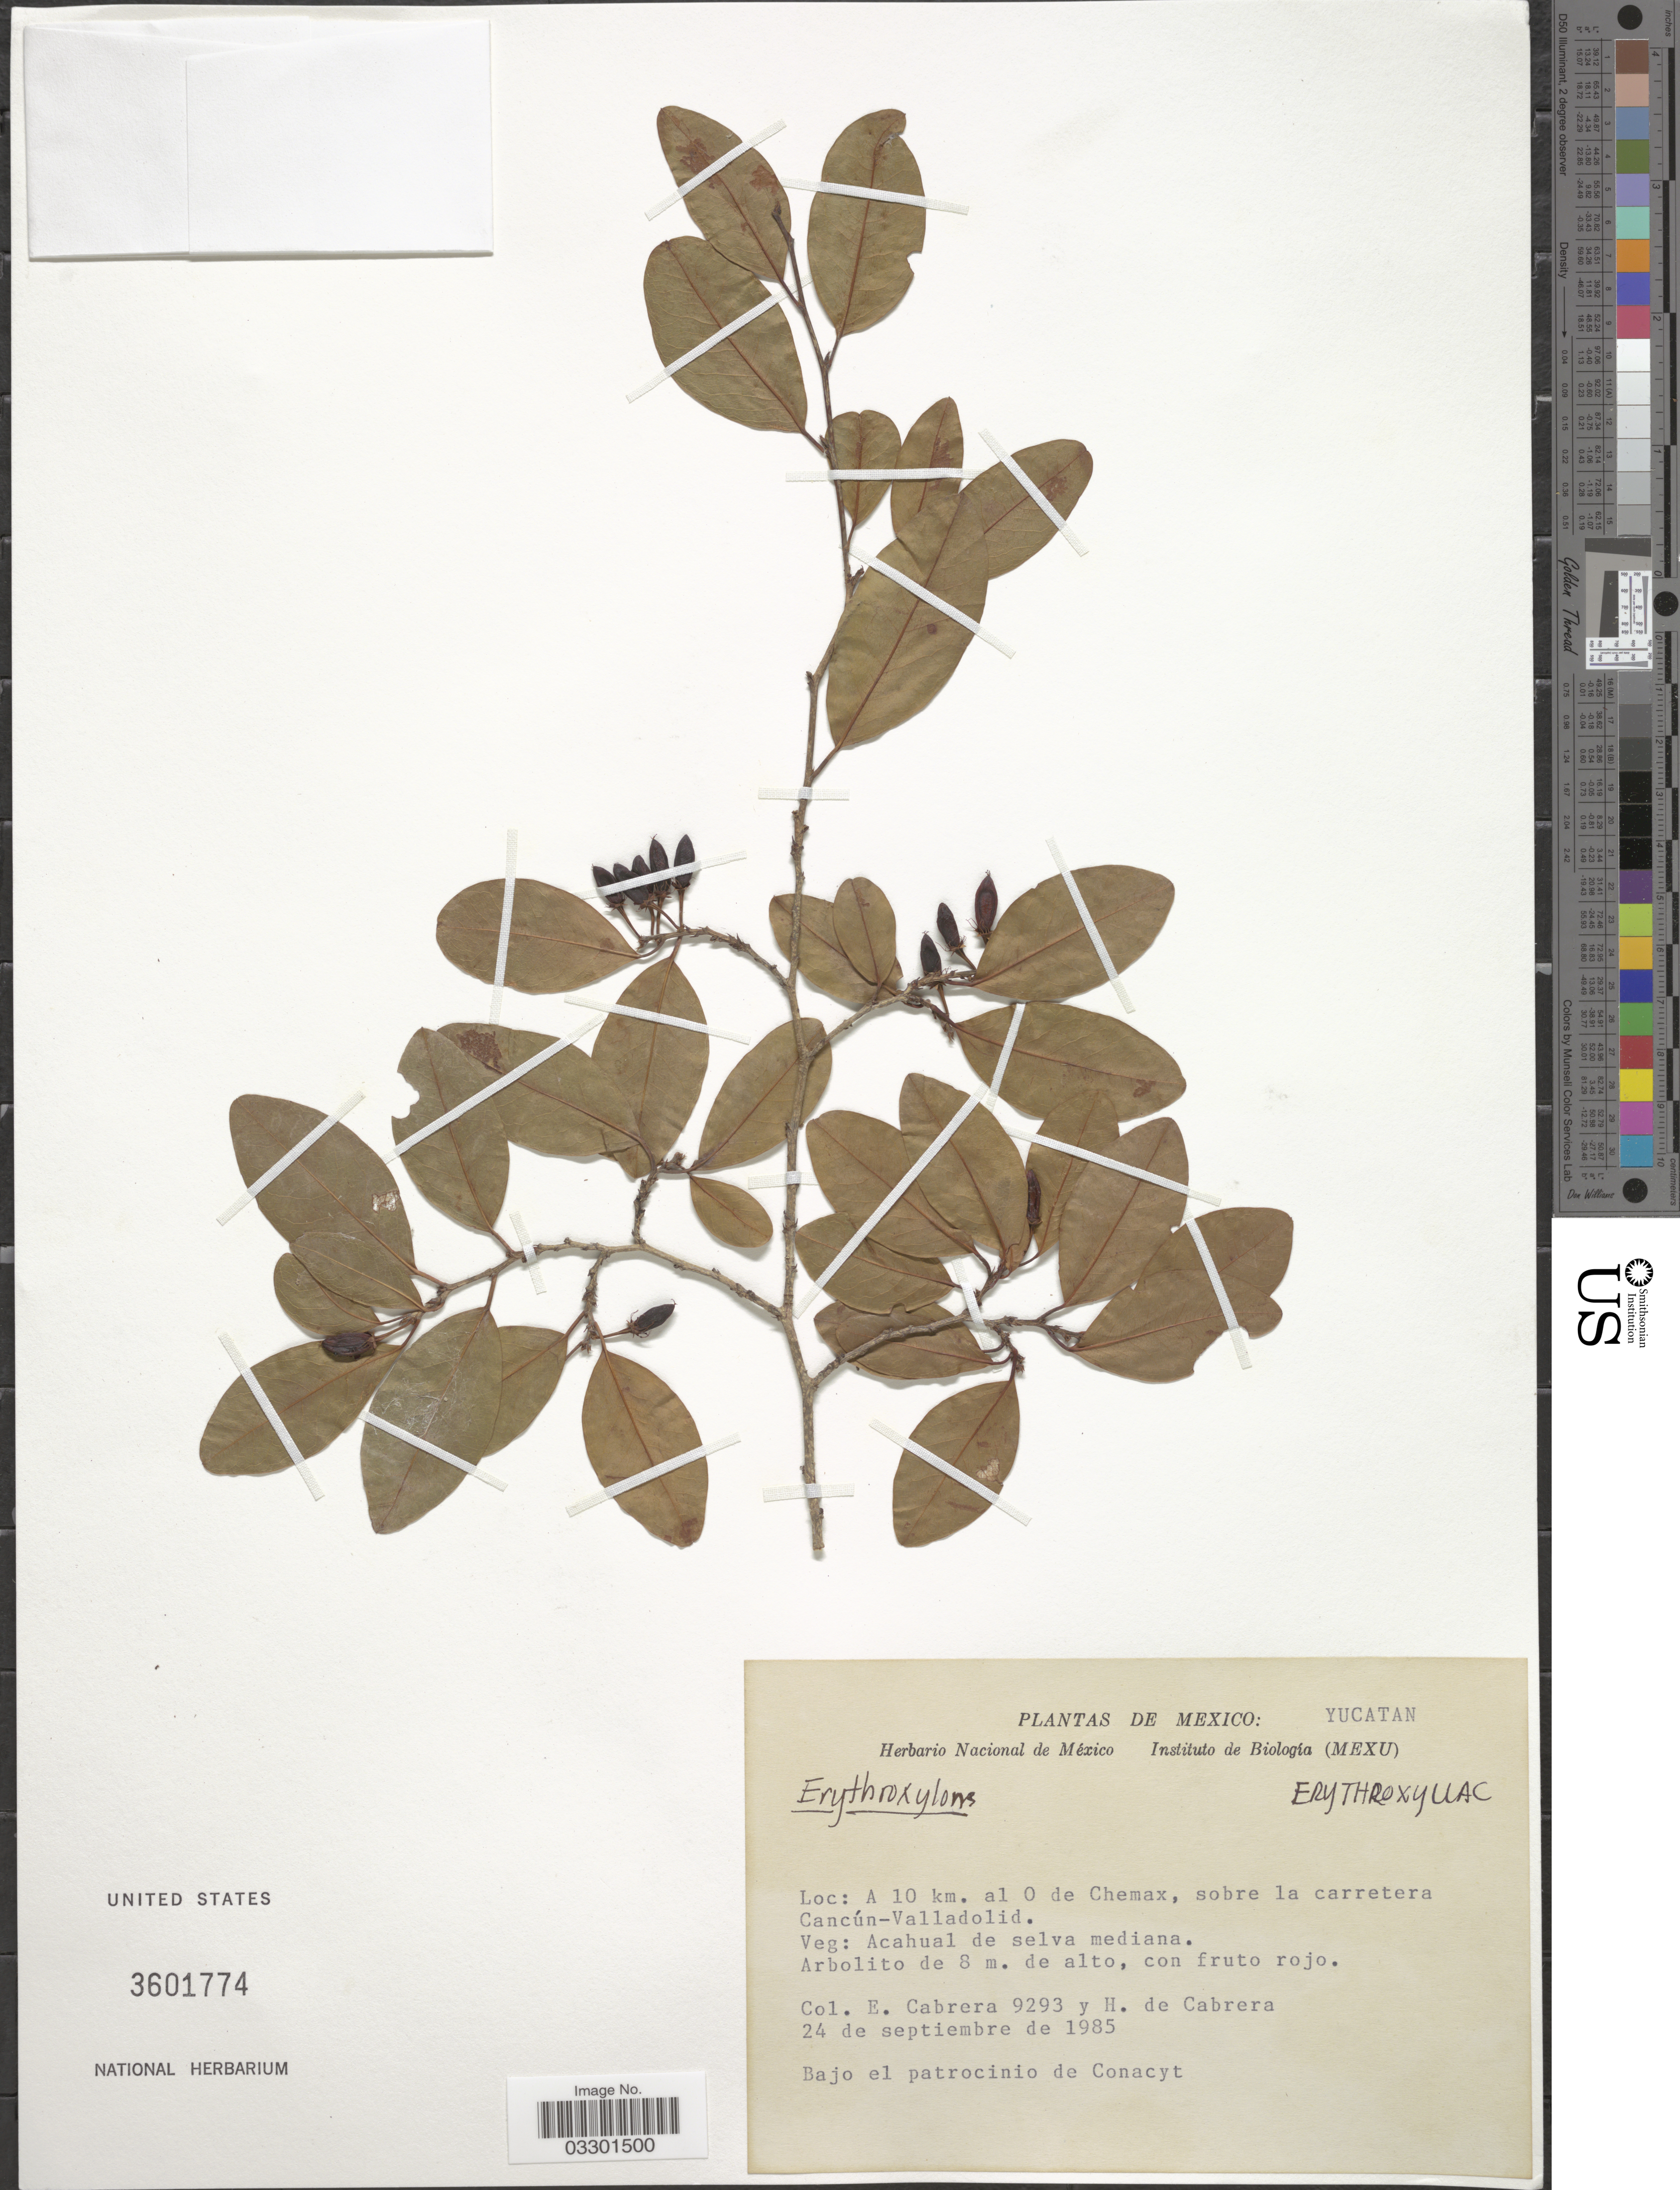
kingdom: Plantae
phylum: Tracheophyta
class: Magnoliopsida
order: Malpighiales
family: Erythroxylaceae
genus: Erythroxylum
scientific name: Erythroxylum sp.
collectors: E. Cabrera & H. de Cabrera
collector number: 9293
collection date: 1985-09-24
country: Mexico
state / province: Yucatán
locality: A 10 km. al 0 de Chemax, sobre la carretera Cancún-Valladolid.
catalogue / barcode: US 3601774